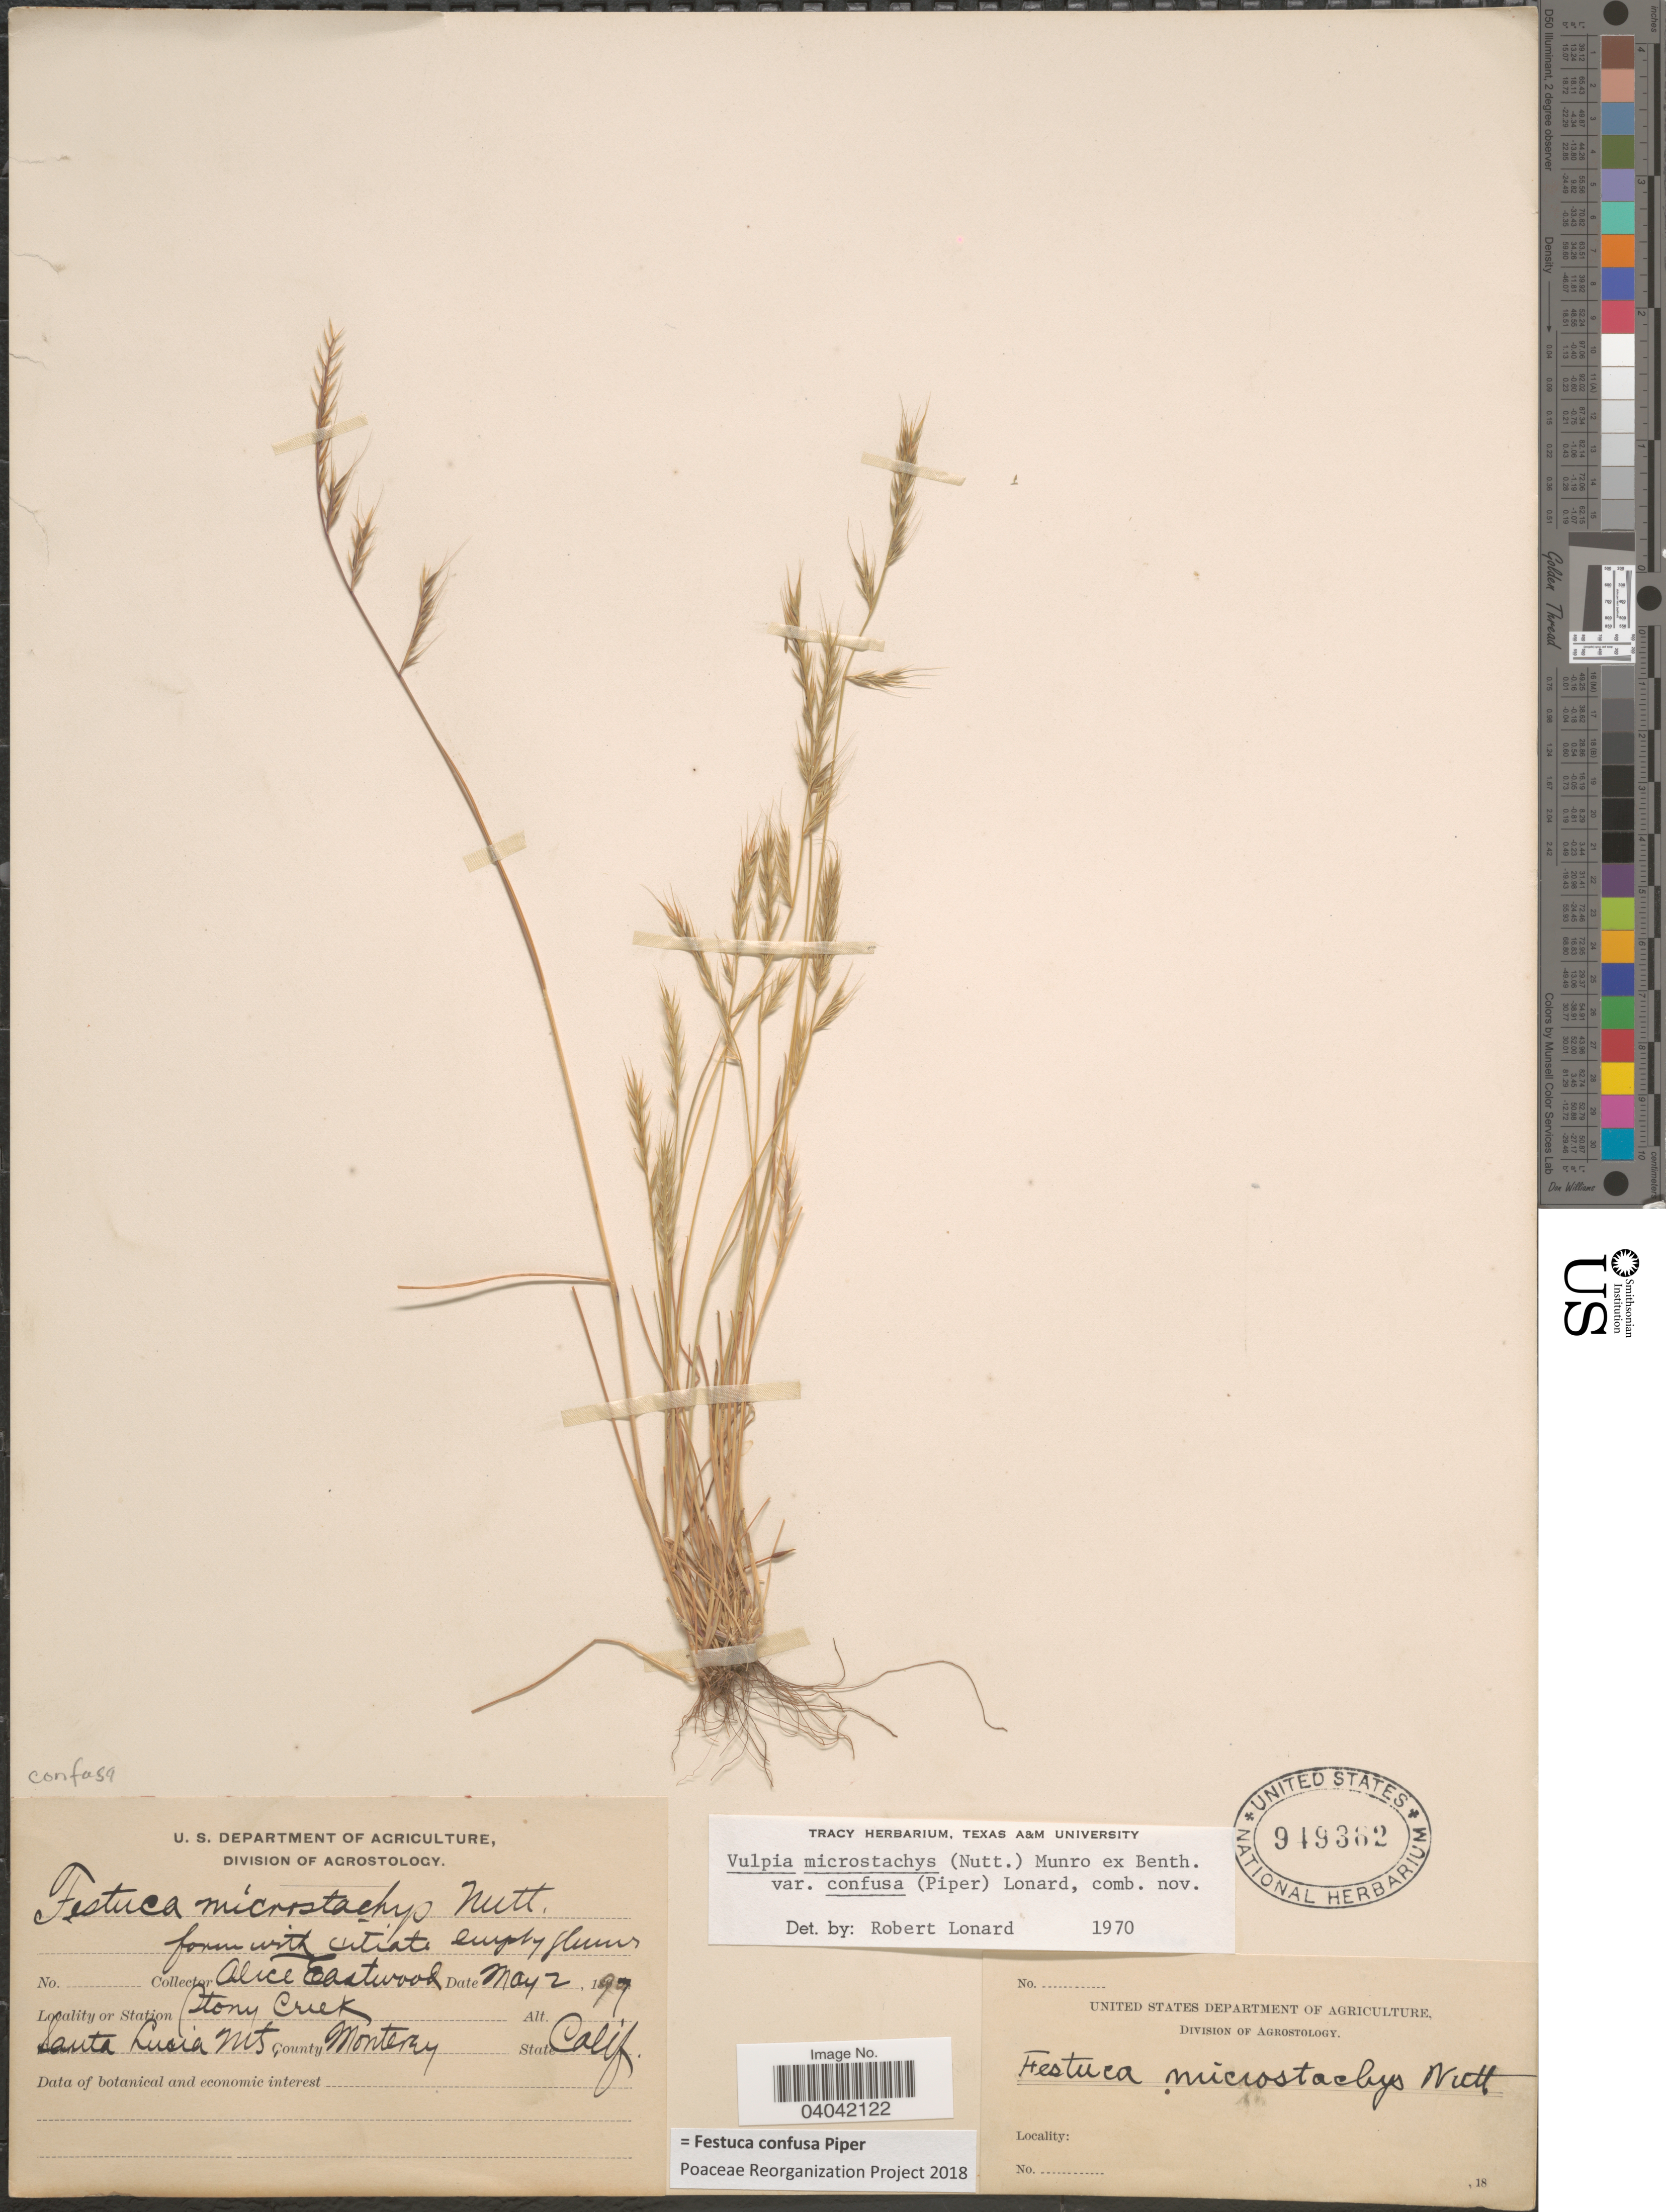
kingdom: Plantae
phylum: Tracheophyta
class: Liliopsida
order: Poales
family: Poaceae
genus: Festuca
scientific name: Festuca confusa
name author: Piper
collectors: A. Eastwood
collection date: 1897-05-02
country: United States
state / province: California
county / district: Monterey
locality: Station Stony Creek. Santa Lucia Mt. County Monterey.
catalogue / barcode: US 949362